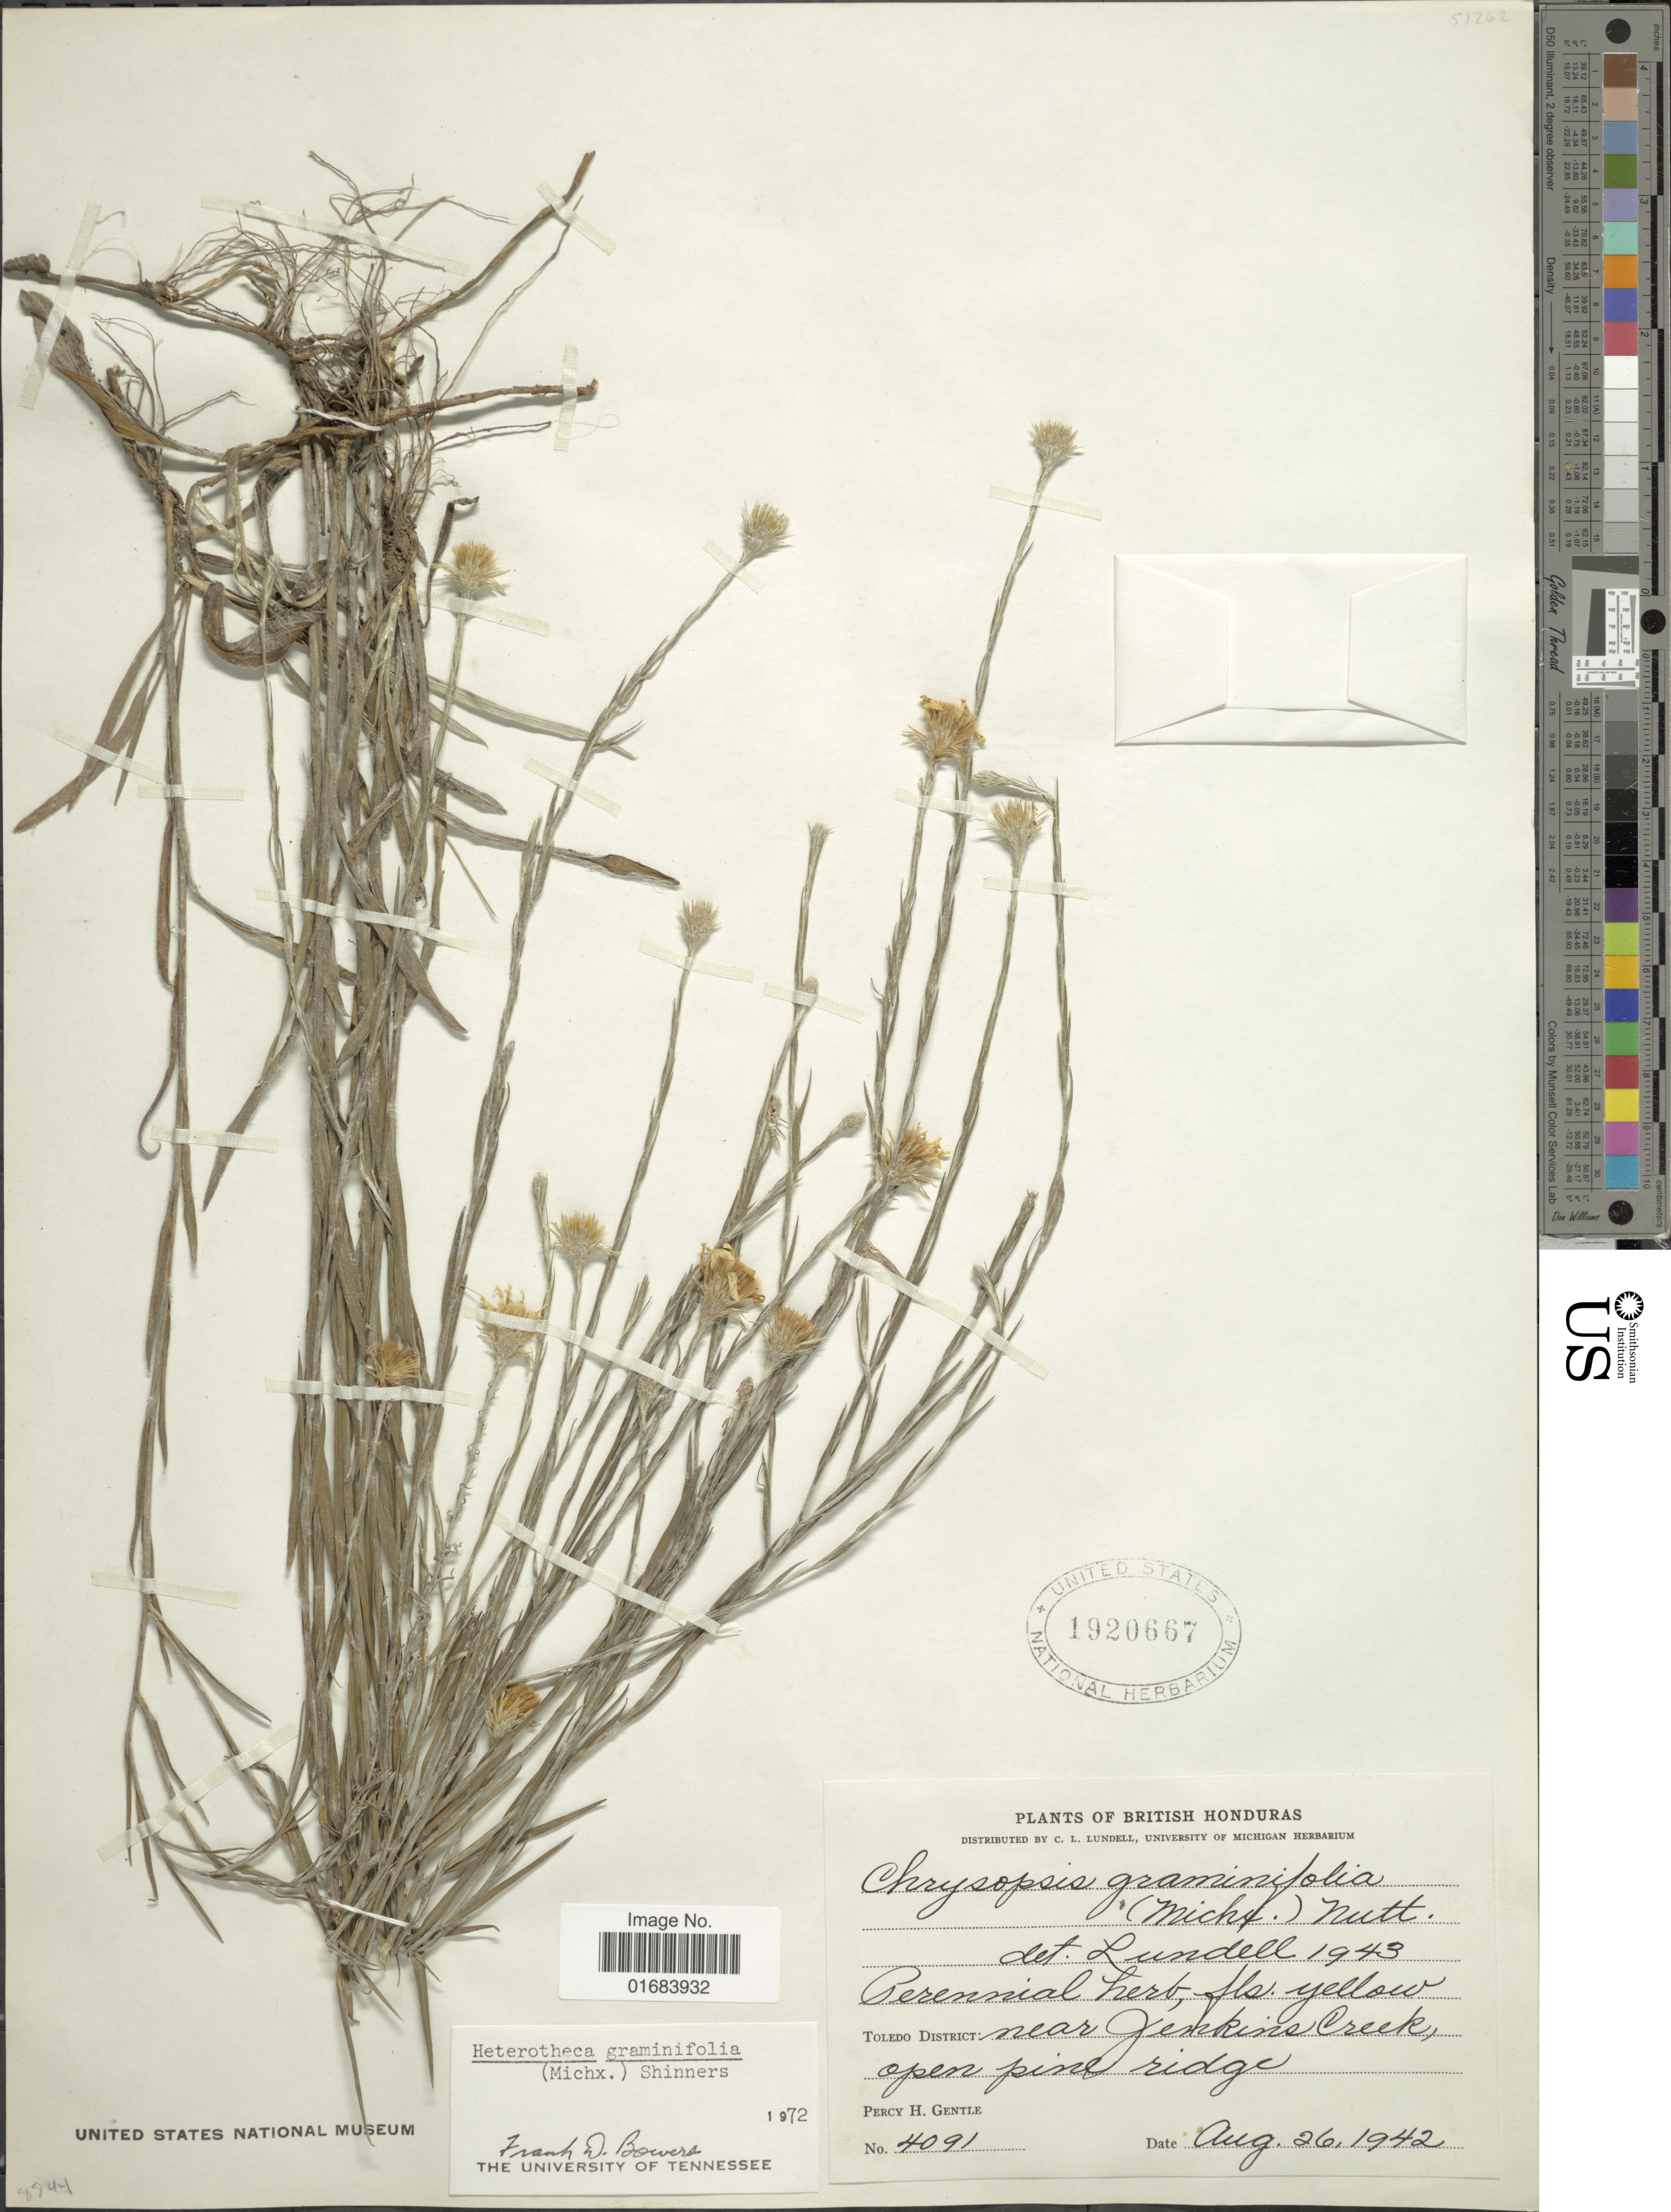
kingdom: Plantae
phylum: Tracheophyta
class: Magnoliopsida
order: Asterales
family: Asteraceae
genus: Pityopsis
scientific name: Pityopsis graminifolia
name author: (Michx.) Nutt.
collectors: P. H. Gentle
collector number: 4091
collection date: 1942-08-26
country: Belize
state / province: Cayo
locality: British Honduras, Toledo District: near Jenkins Creek.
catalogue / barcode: US 1920667